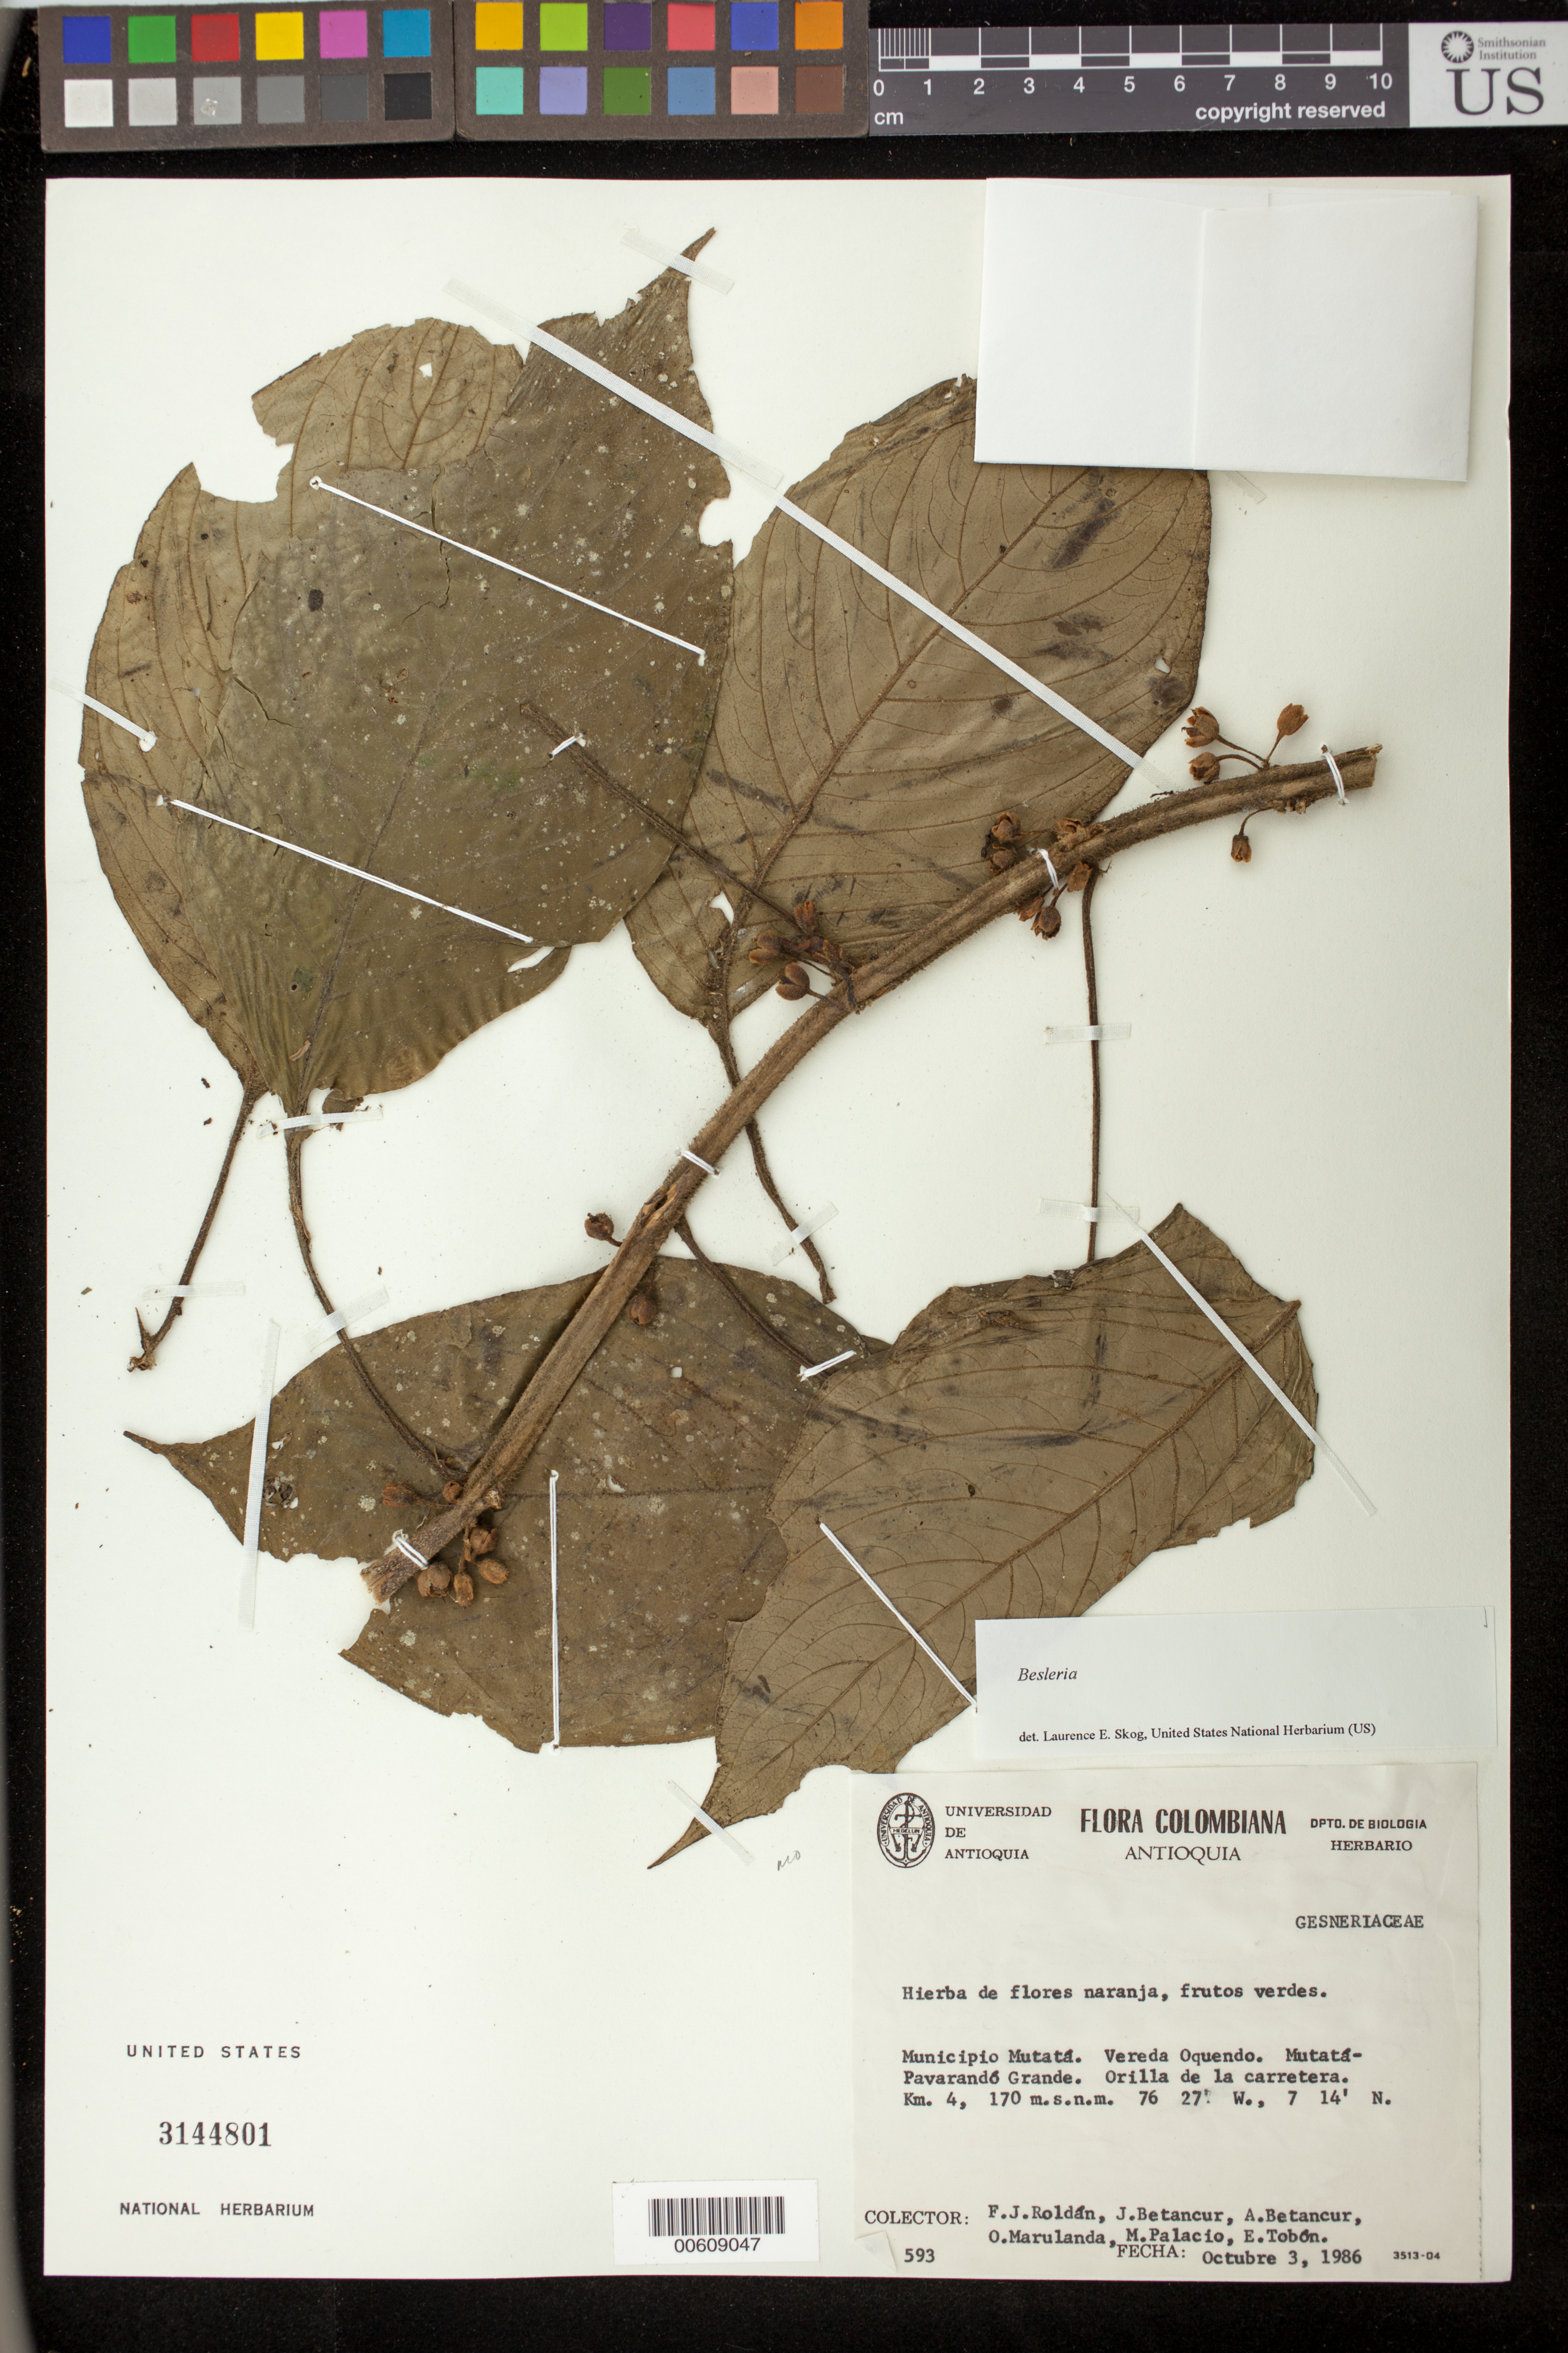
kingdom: Plantae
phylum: Tracheophyta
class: Magnoliopsida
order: Lamiales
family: Gesneriaceae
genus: Besleria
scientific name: Besleria sp.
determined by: Skog, Laurence E.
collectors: F. J. Roldán, J. C. Betancur, A. Betancur, O. Marulanda, M. Palacios & E. Tobón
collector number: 593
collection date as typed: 03 Oct 1986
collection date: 1986-10-03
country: Colombia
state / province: Antioquia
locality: Mpio. Mutatá; Vereda Oquendo, Mutatá - Pavarandó Grande, orilla de la carretera, km 4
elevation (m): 170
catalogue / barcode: US 3144801